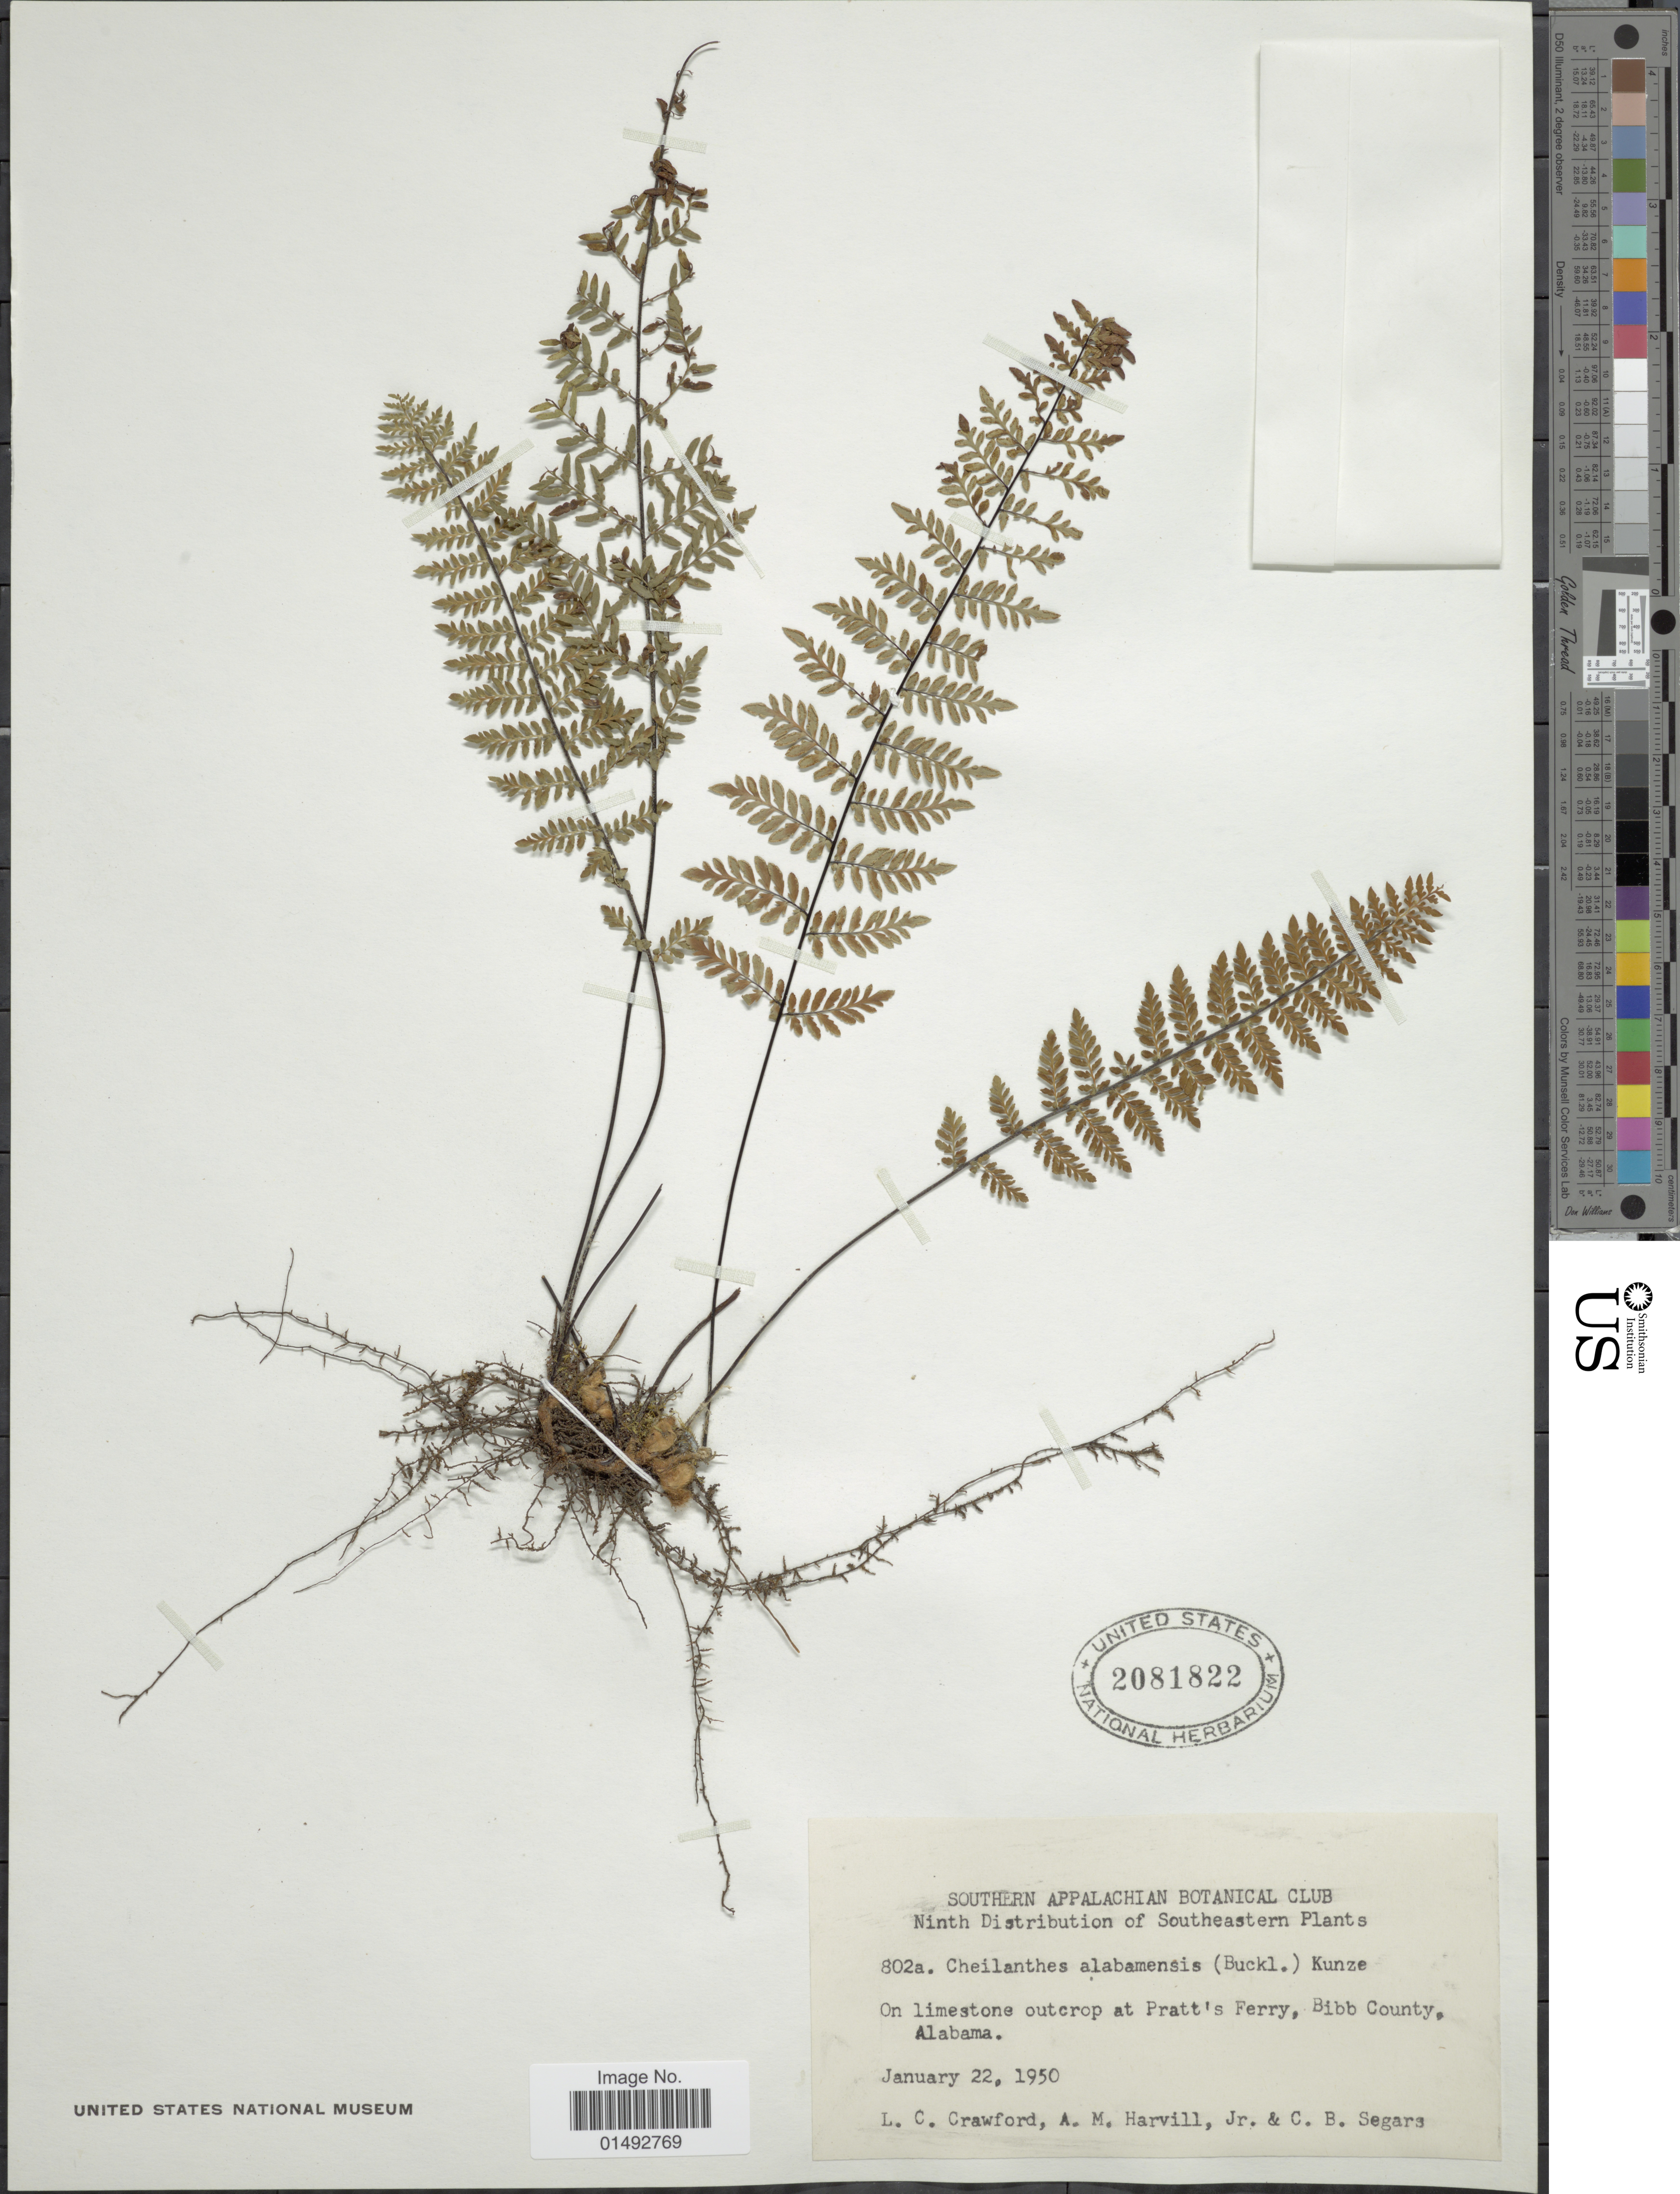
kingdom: Plantae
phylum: Tracheophyta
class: Polypodiopsida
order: Polypodiales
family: Pteridaceae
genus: Myriopteris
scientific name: Myriopteris alabamensis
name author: (Buckley) Grusz & Windham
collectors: L. Crawford, A. Harvill & C. Segars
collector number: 802a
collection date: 1950-01-22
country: United States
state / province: Alabama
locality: On limestone outcrop at Patt's Ferry, Bibb County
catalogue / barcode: US 2081822